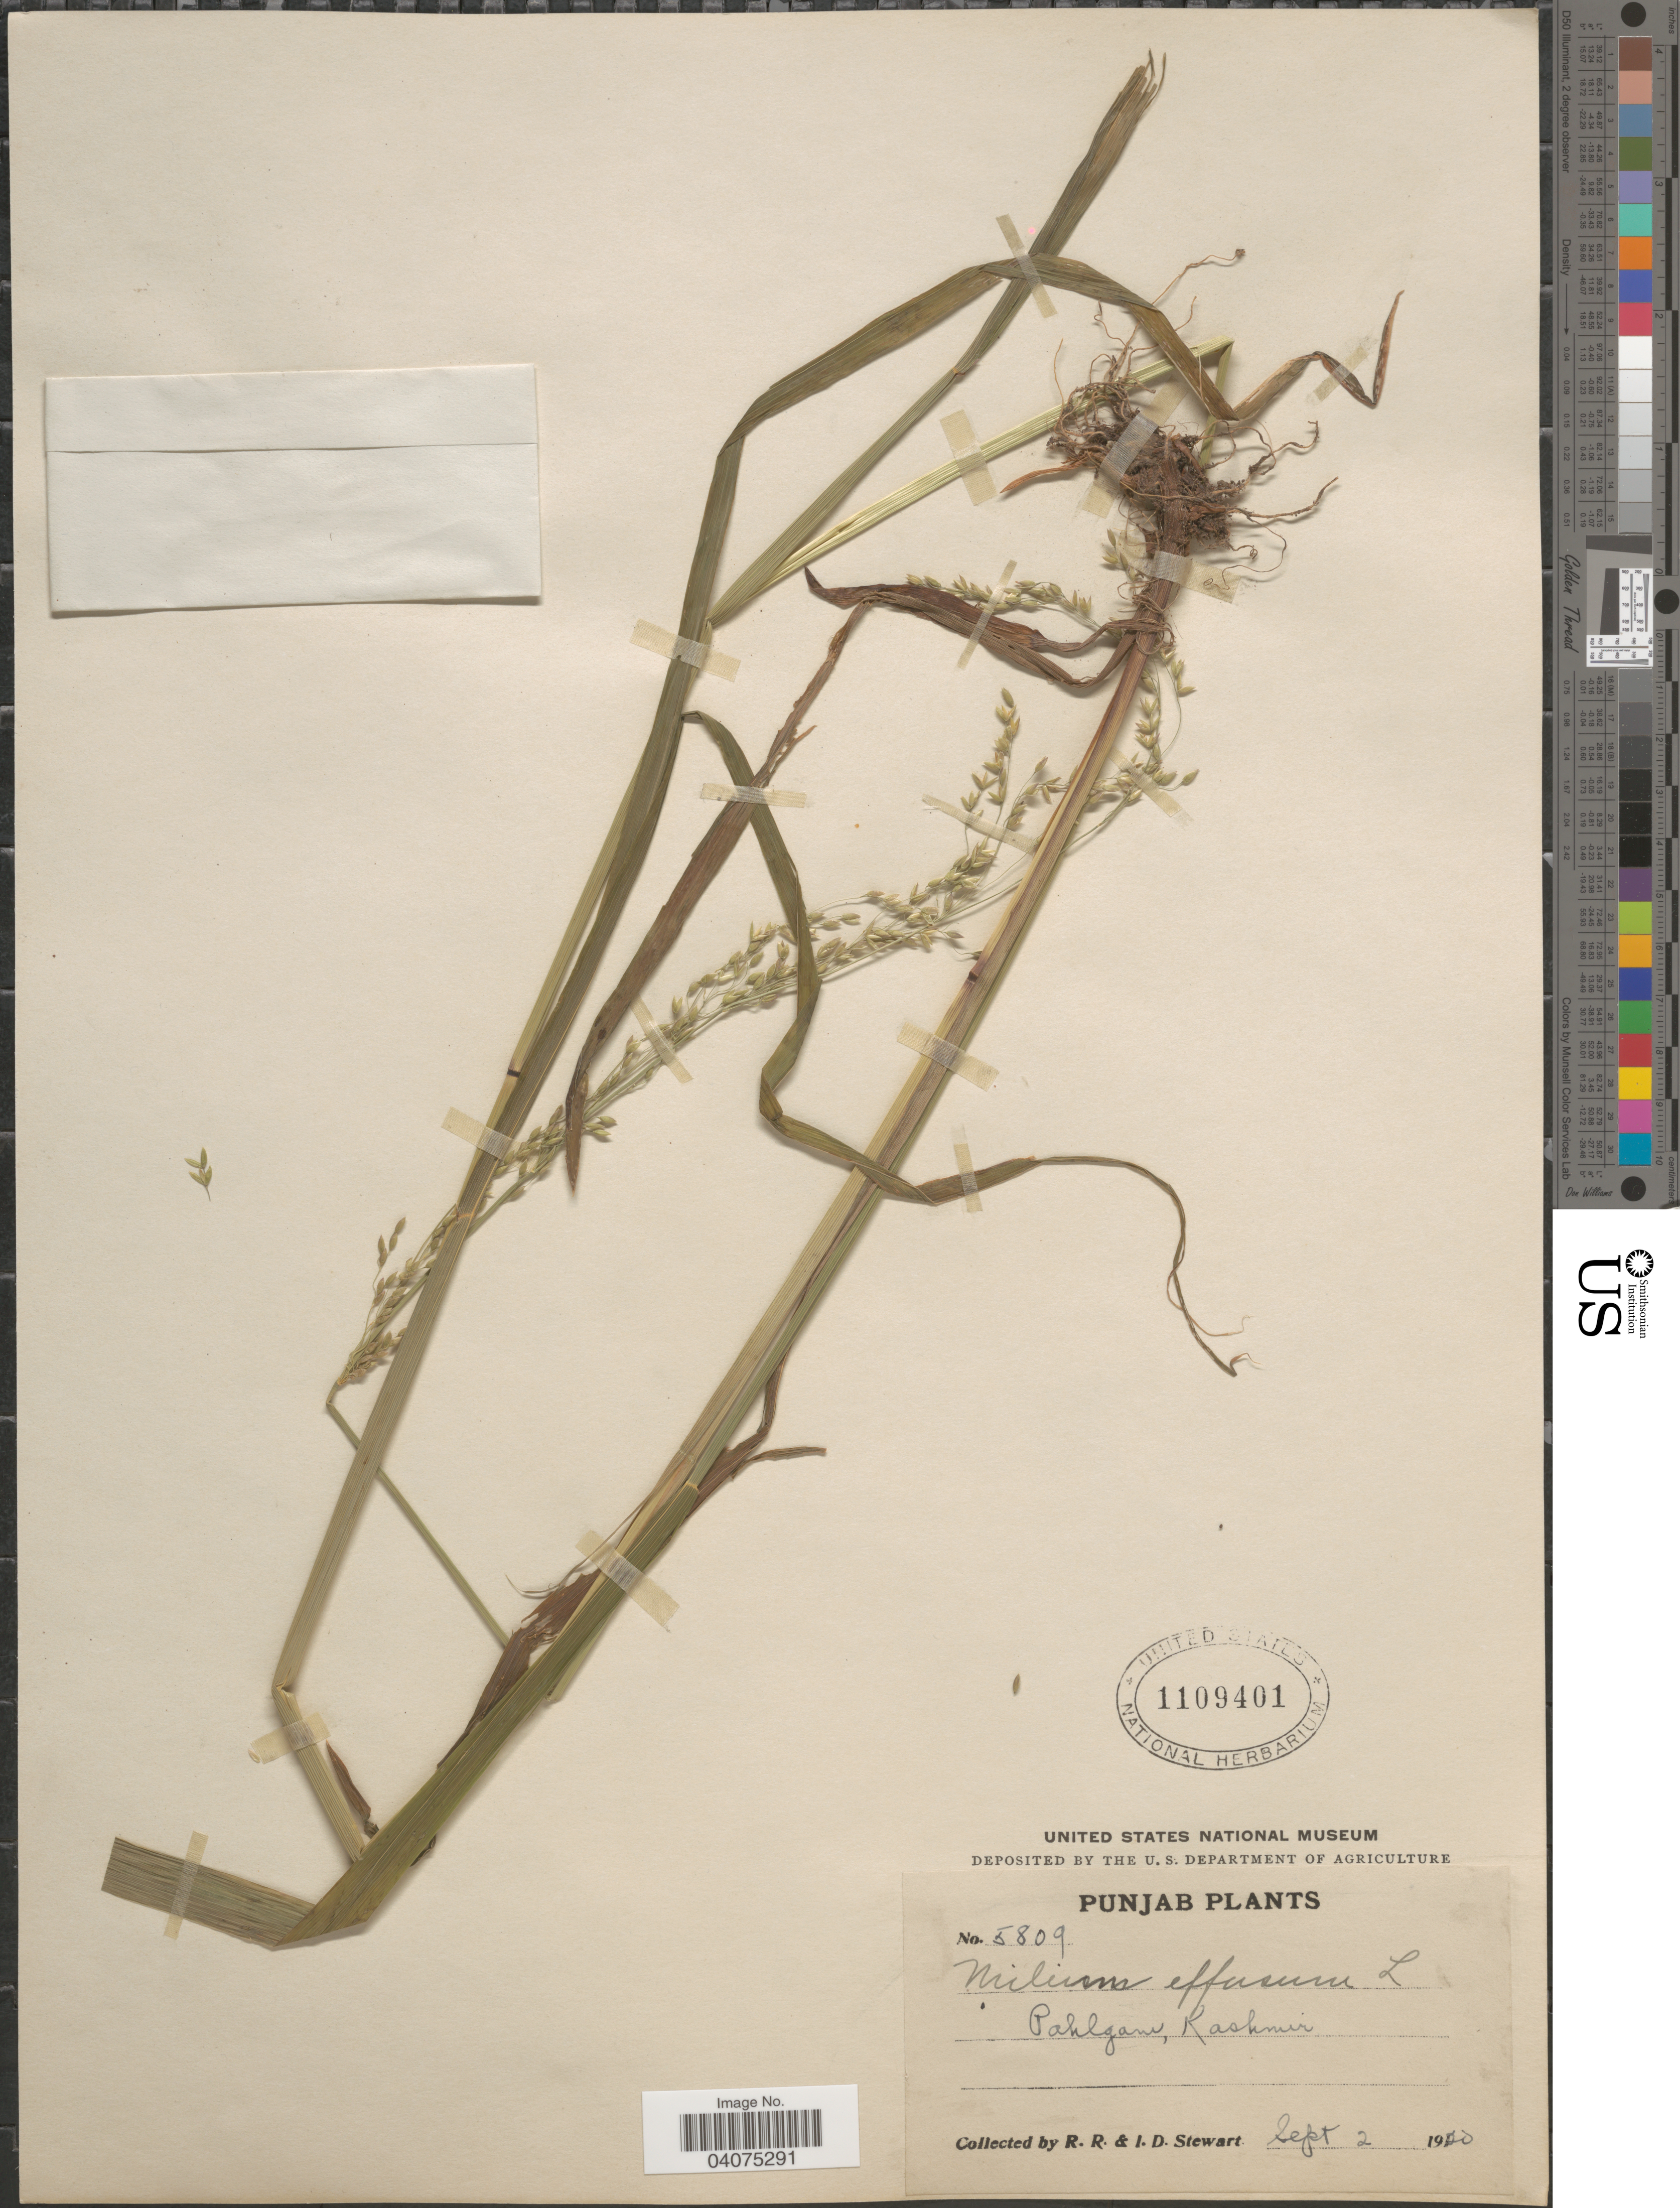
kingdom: Plantae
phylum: Tracheophyta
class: Liliopsida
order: Poales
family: Poaceae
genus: Milium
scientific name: Milium effusum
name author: L.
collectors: R. Stewart & I. Stewart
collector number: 5809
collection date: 1920-09-02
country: India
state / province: Jammu and Kashmir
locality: Pahlgam. Punjab.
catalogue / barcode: US 1109401